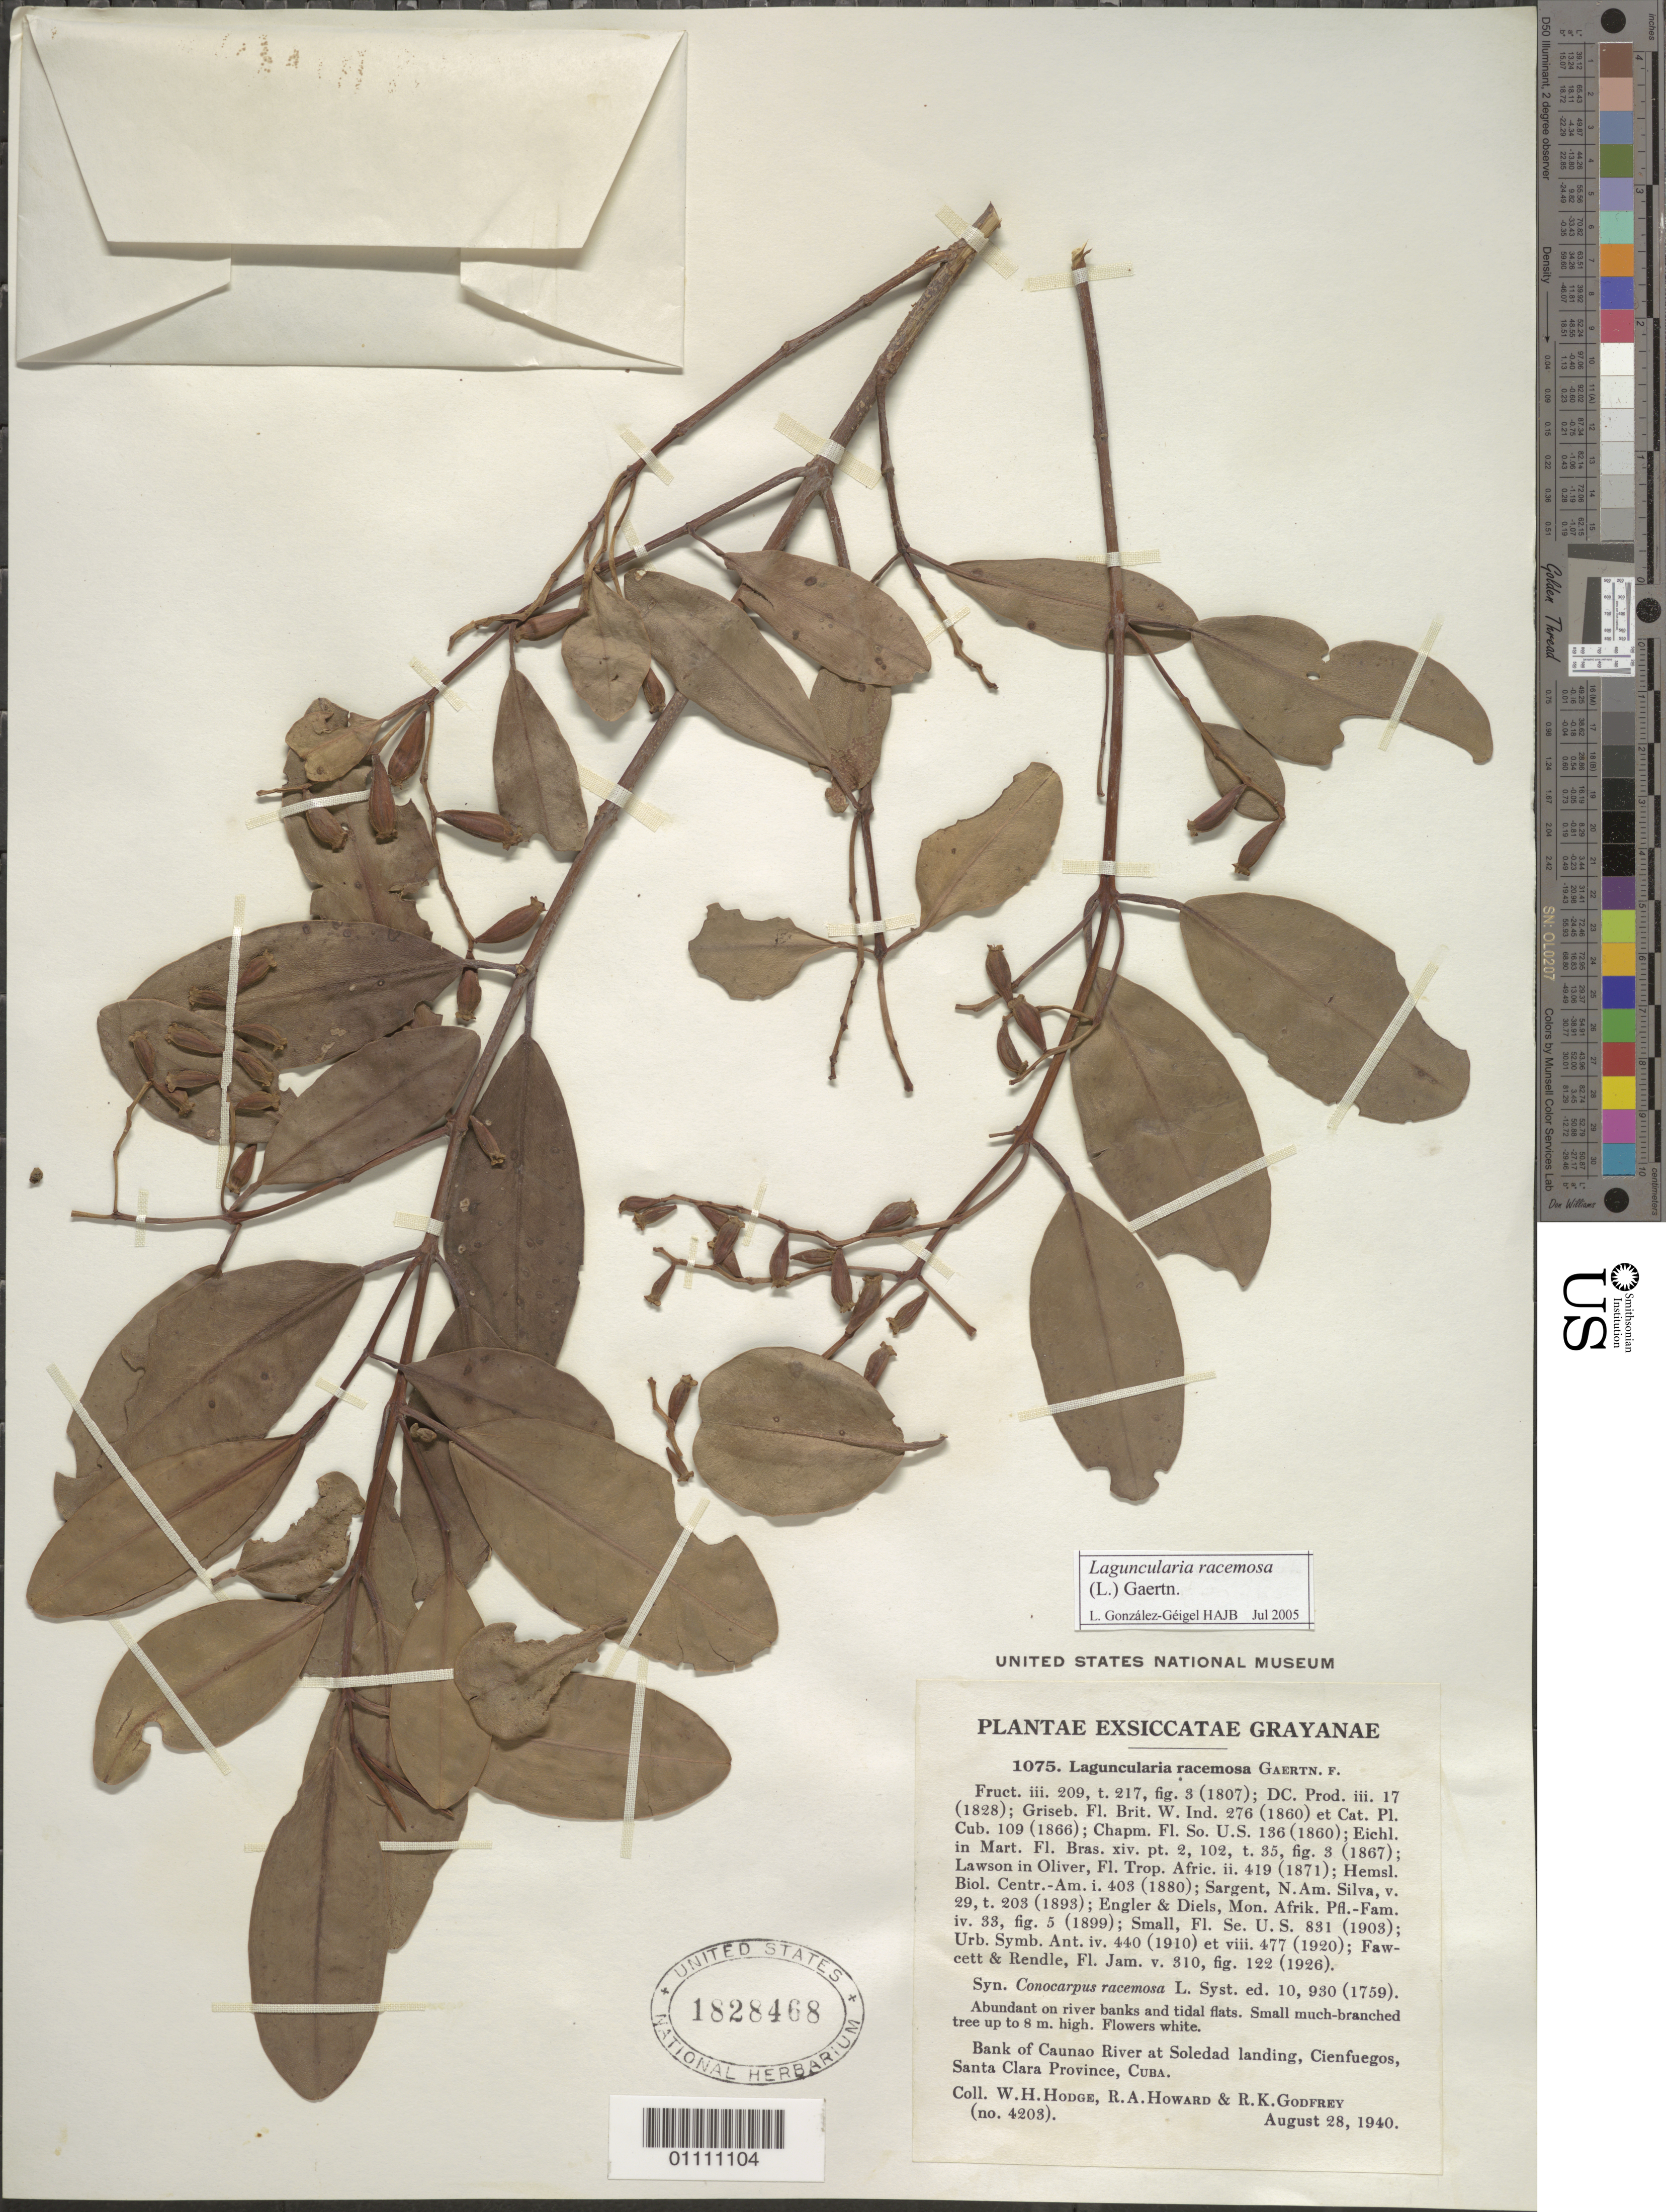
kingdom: Plantae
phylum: Tracheophyta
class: Magnoliopsida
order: Myrtales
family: Combretaceae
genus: Laguncularia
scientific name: Laguncularia racemosa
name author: (L.) C.F. Gaertn.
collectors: W. Hodge, R. A. Howard & R. K. Godfrey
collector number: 4203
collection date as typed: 28 Aug 1940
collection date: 1940-08-28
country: Cuba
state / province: Cienfuegos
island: Cuba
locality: Bank of Caunao River at Soledad landing, Cienfuegos, Santa Clara Province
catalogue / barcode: US 1828468